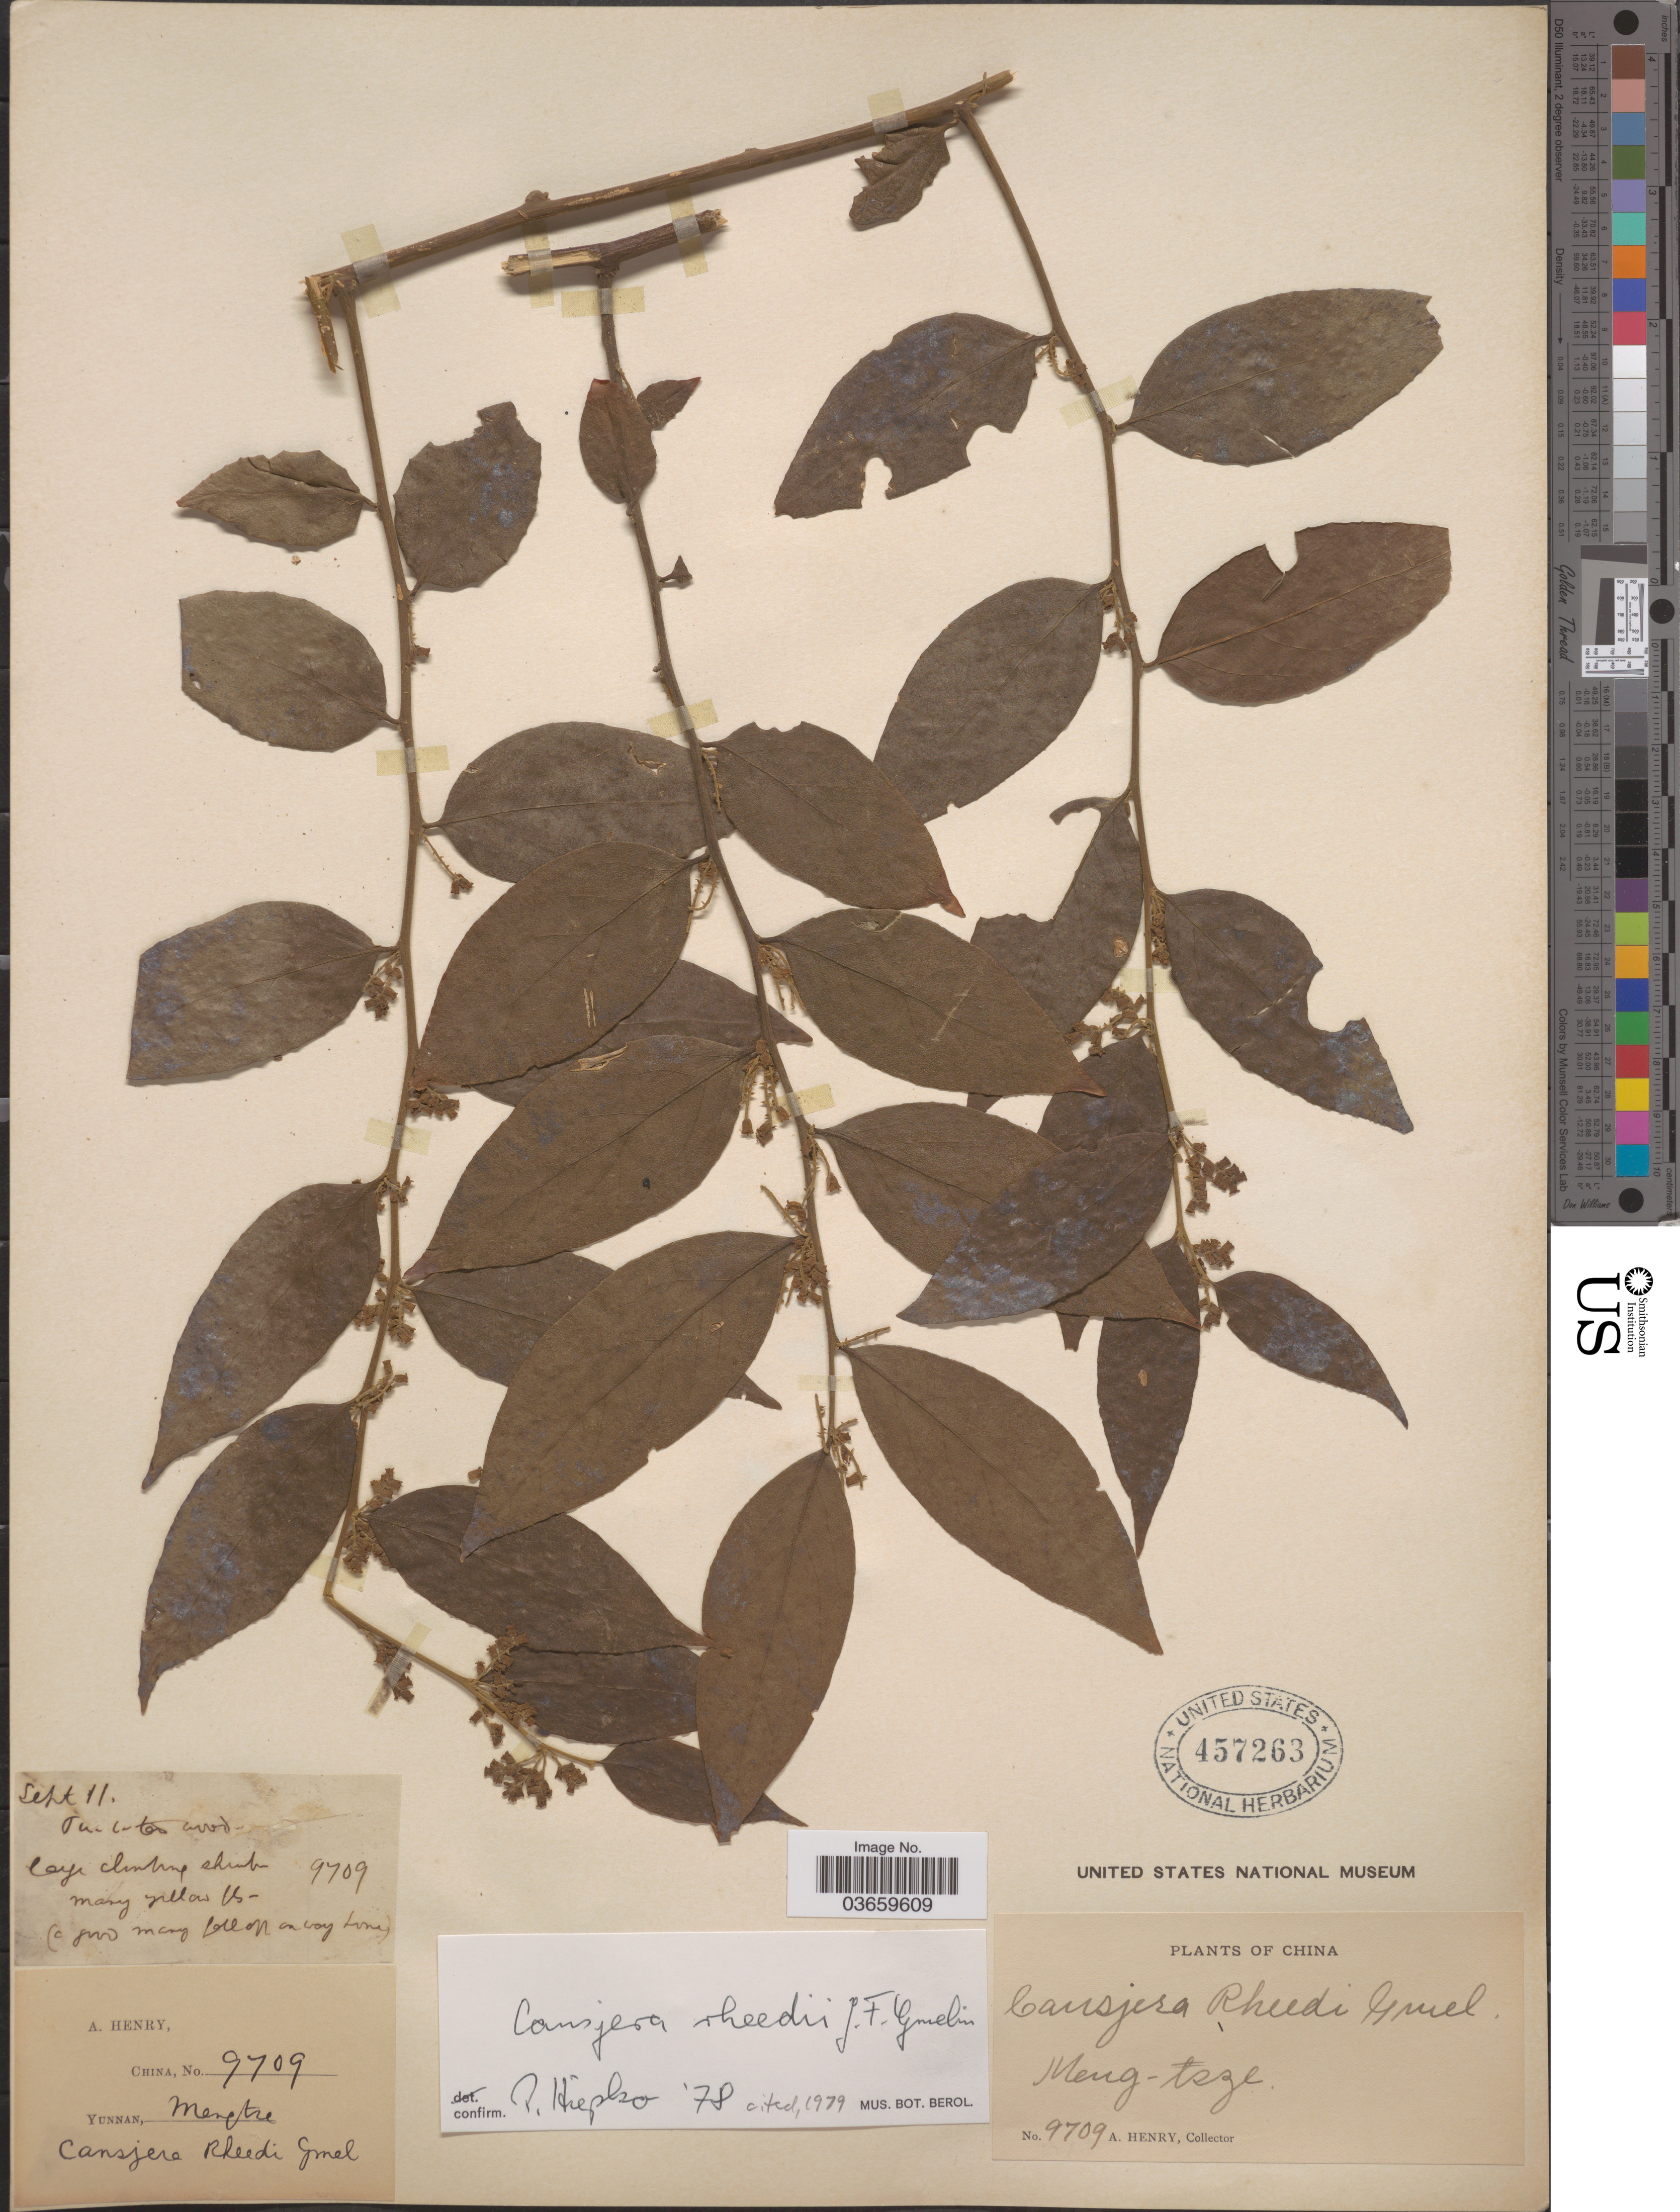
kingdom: Plantae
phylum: Tracheophyta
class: Magnoliopsida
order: Santalales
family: Opiliaceae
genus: Cansjera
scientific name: Cansjera rheedii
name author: J.F. Gmel.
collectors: A. Henry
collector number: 9709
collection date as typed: Transcribed d/m/y: /9/11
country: China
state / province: Yunnan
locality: Meng-tsze. Pu i teo wood.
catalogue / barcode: US 457263